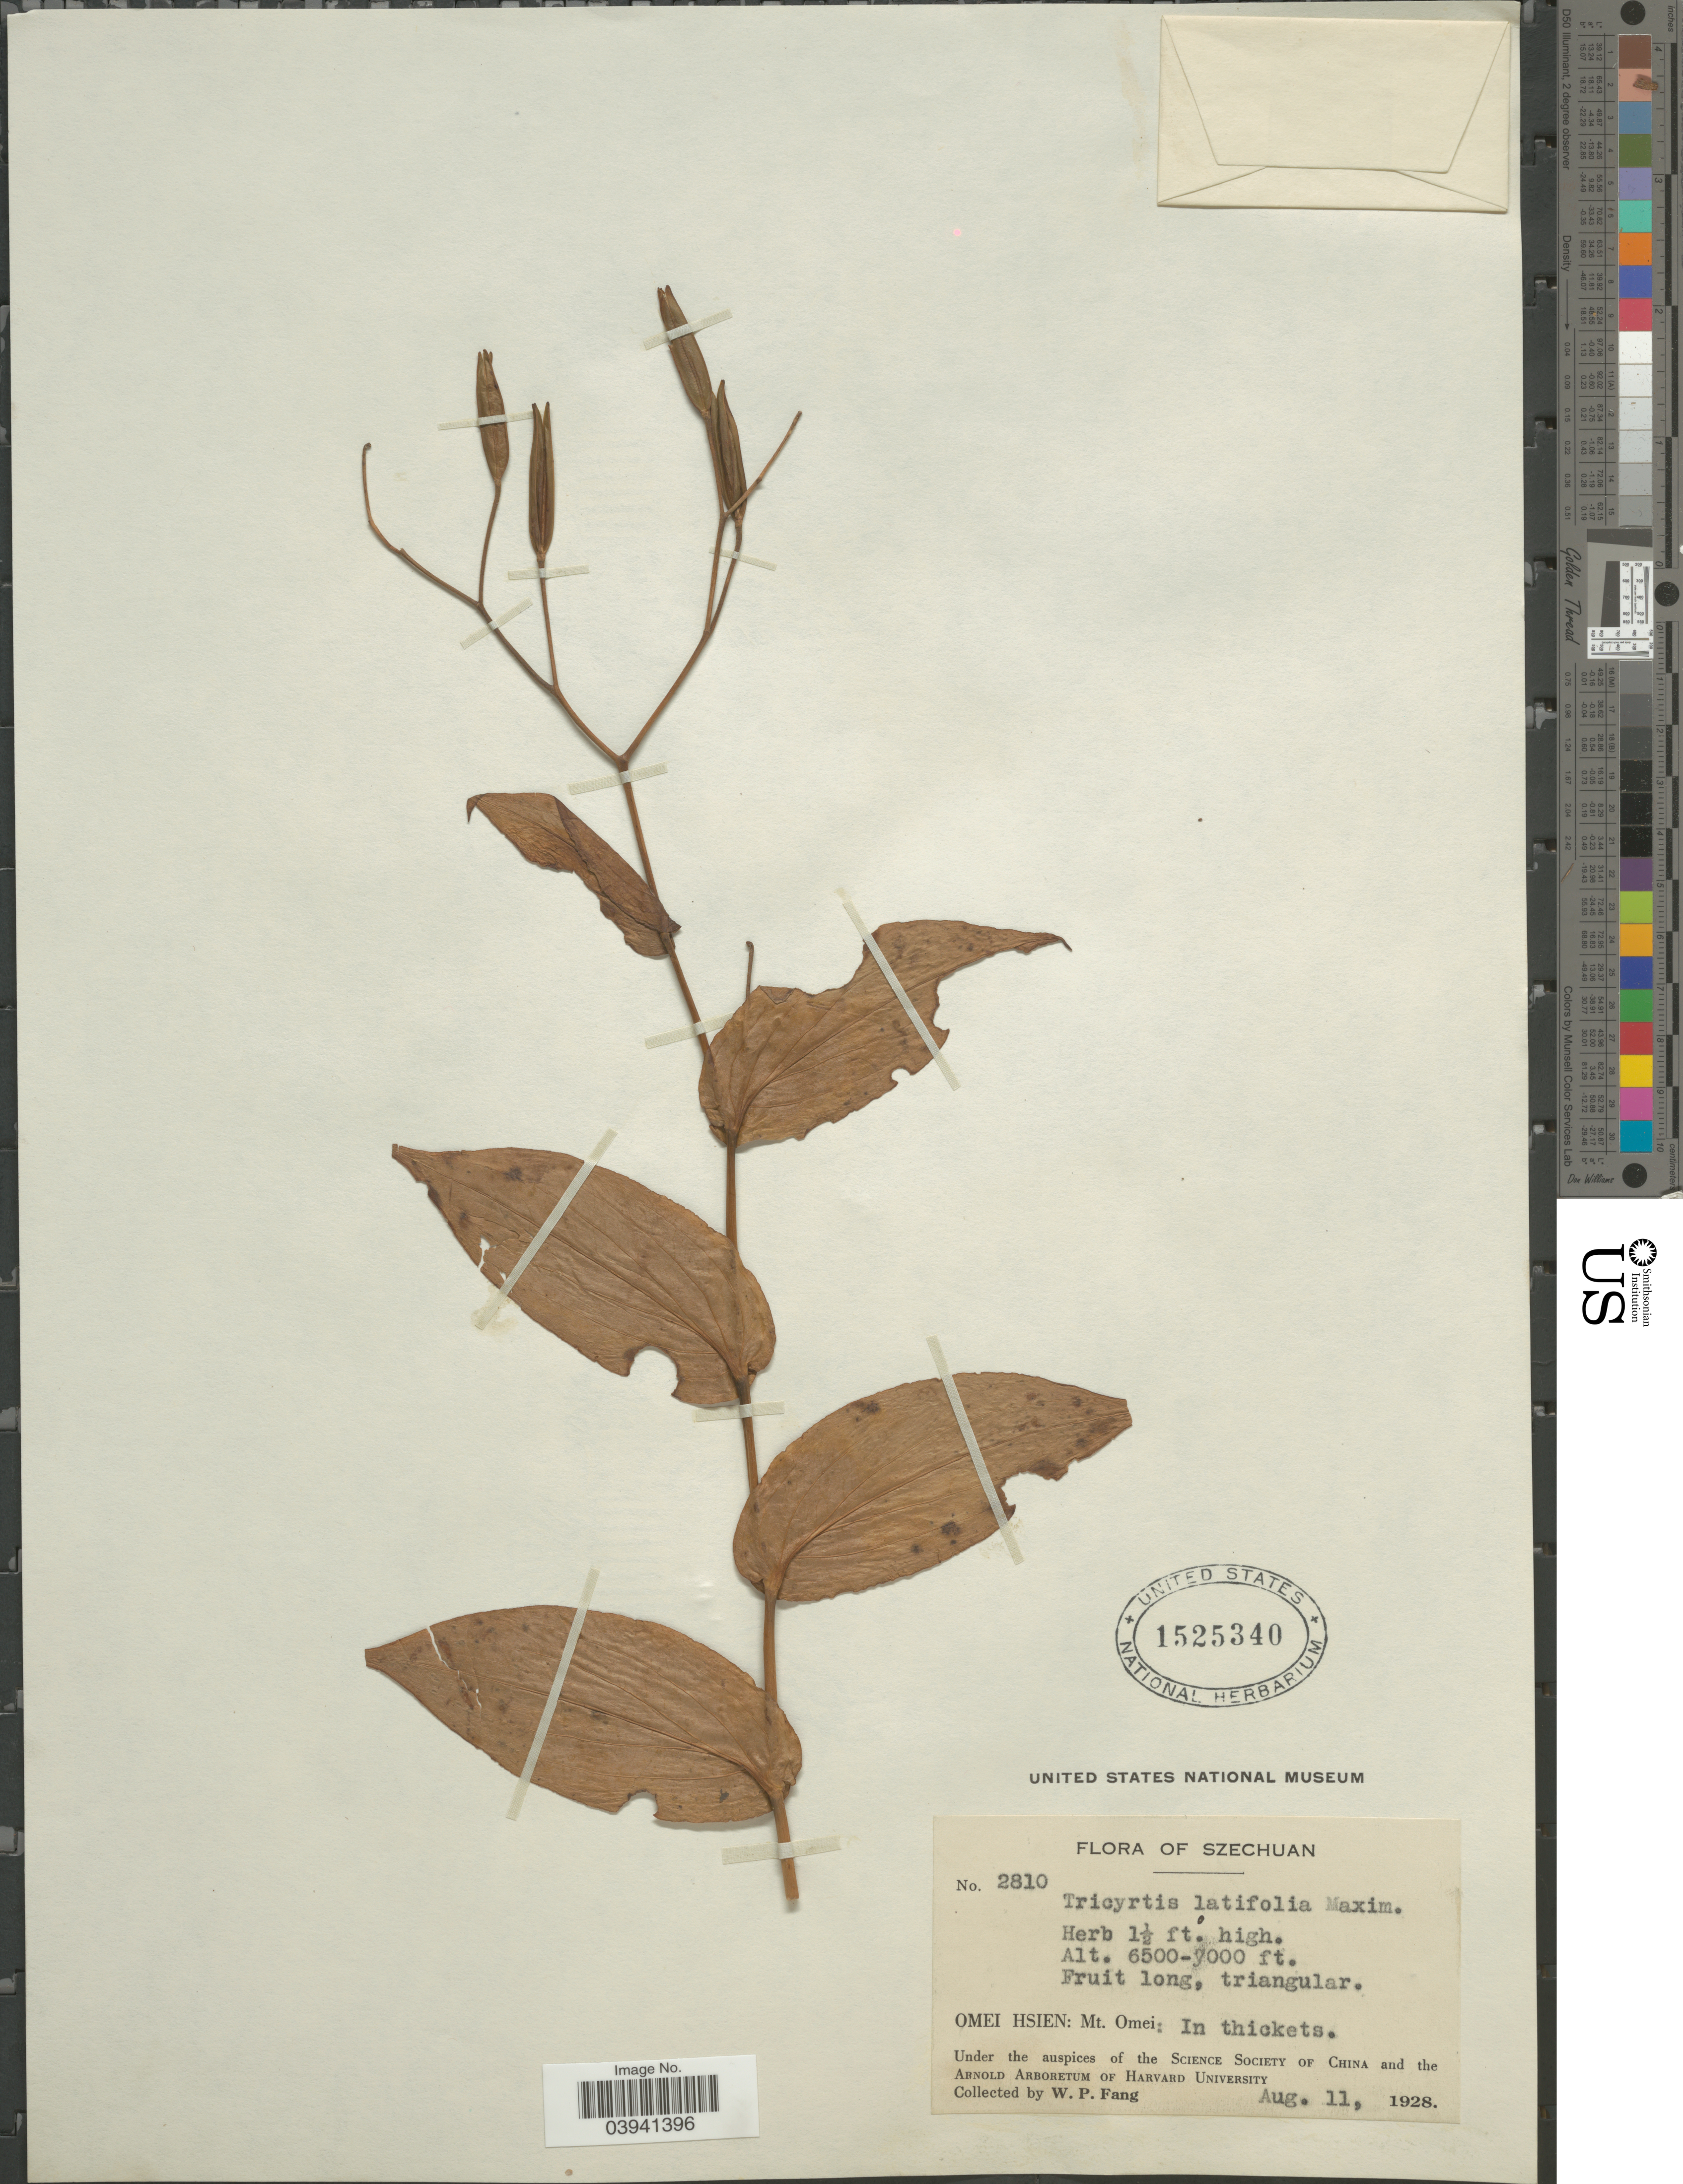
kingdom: Plantae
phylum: Tracheophyta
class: Liliopsida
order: Liliales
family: Liliaceae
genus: Tricyrtis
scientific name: Tricyrtis latifolia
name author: Maxim.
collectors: W. P. Fang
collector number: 2810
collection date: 1928-08-11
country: China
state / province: Sichuan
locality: Szechuan. Omei Hsien: Mt. Omei.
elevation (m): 1981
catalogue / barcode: US 1525340